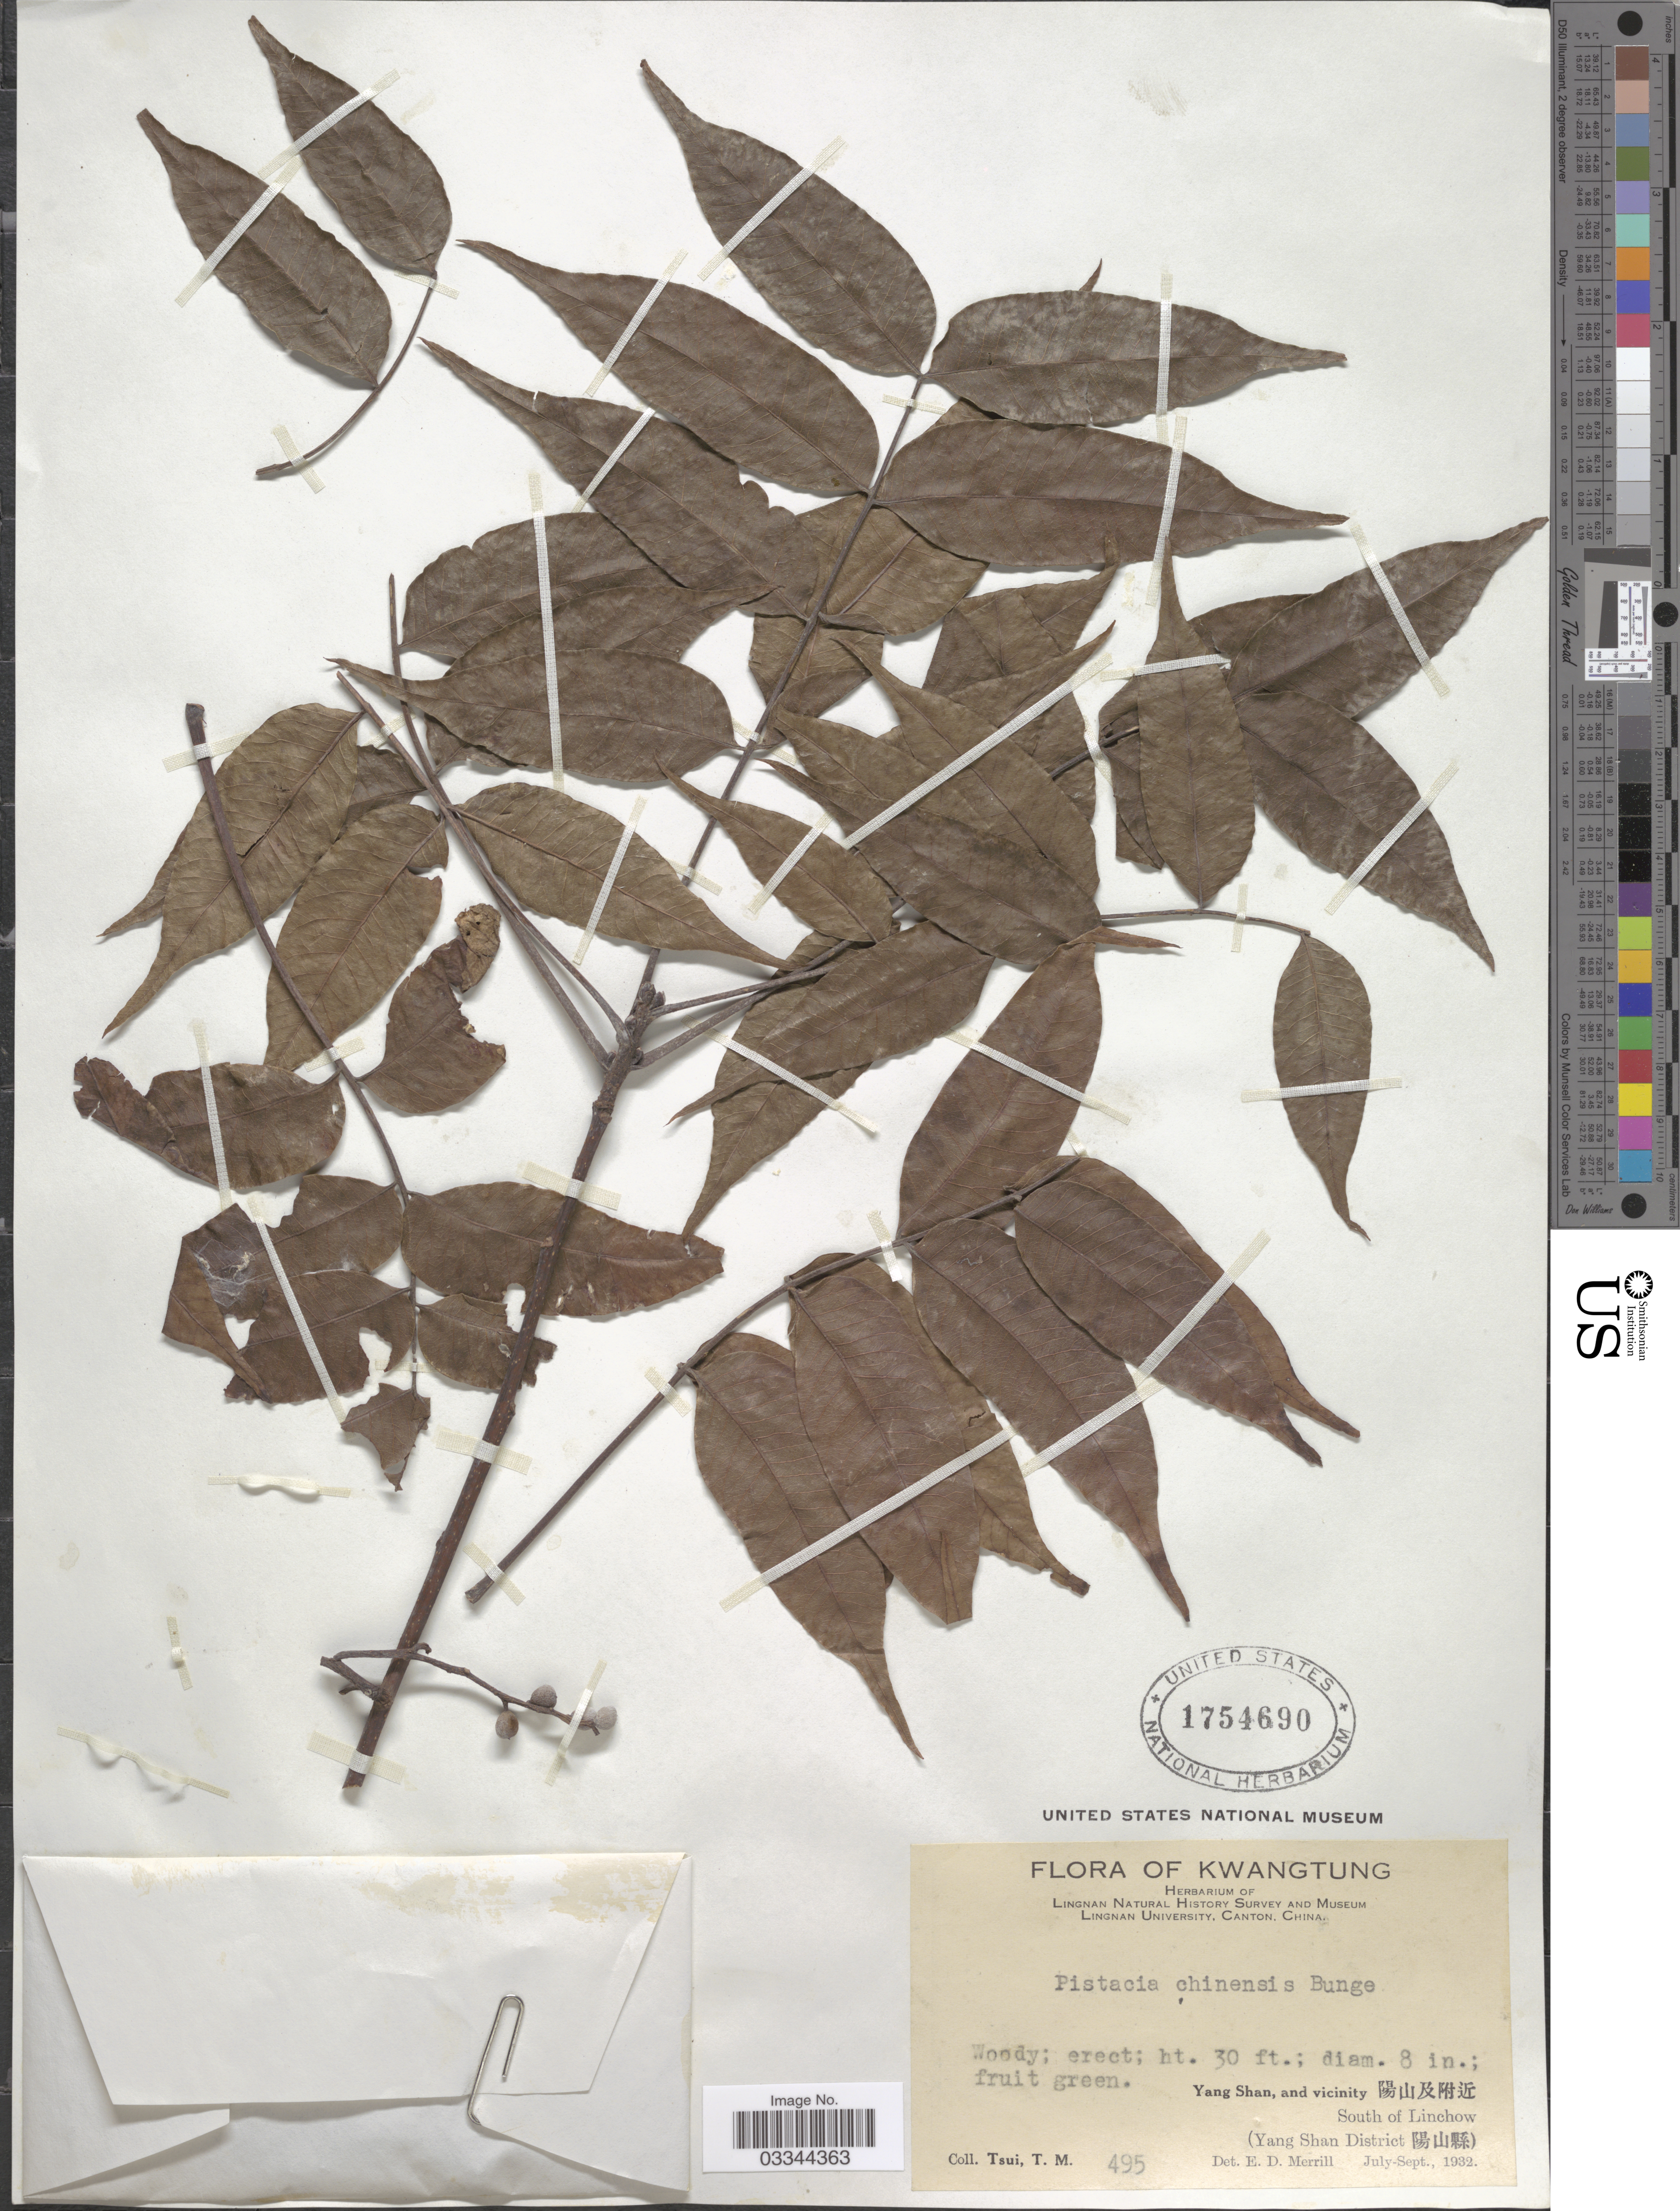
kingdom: Plantae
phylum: Tracheophyta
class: Magnoliopsida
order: Sapindales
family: Anacardiaceae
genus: Pistacia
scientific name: Pistacia chinensis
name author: Bunge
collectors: T. Tsui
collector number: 495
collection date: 1932-07/1932-09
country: China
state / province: Guangdong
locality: Kwangtung. Yang Shan, and vicinity X. South of Linchow (Yang Shan District).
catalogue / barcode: US 1754690